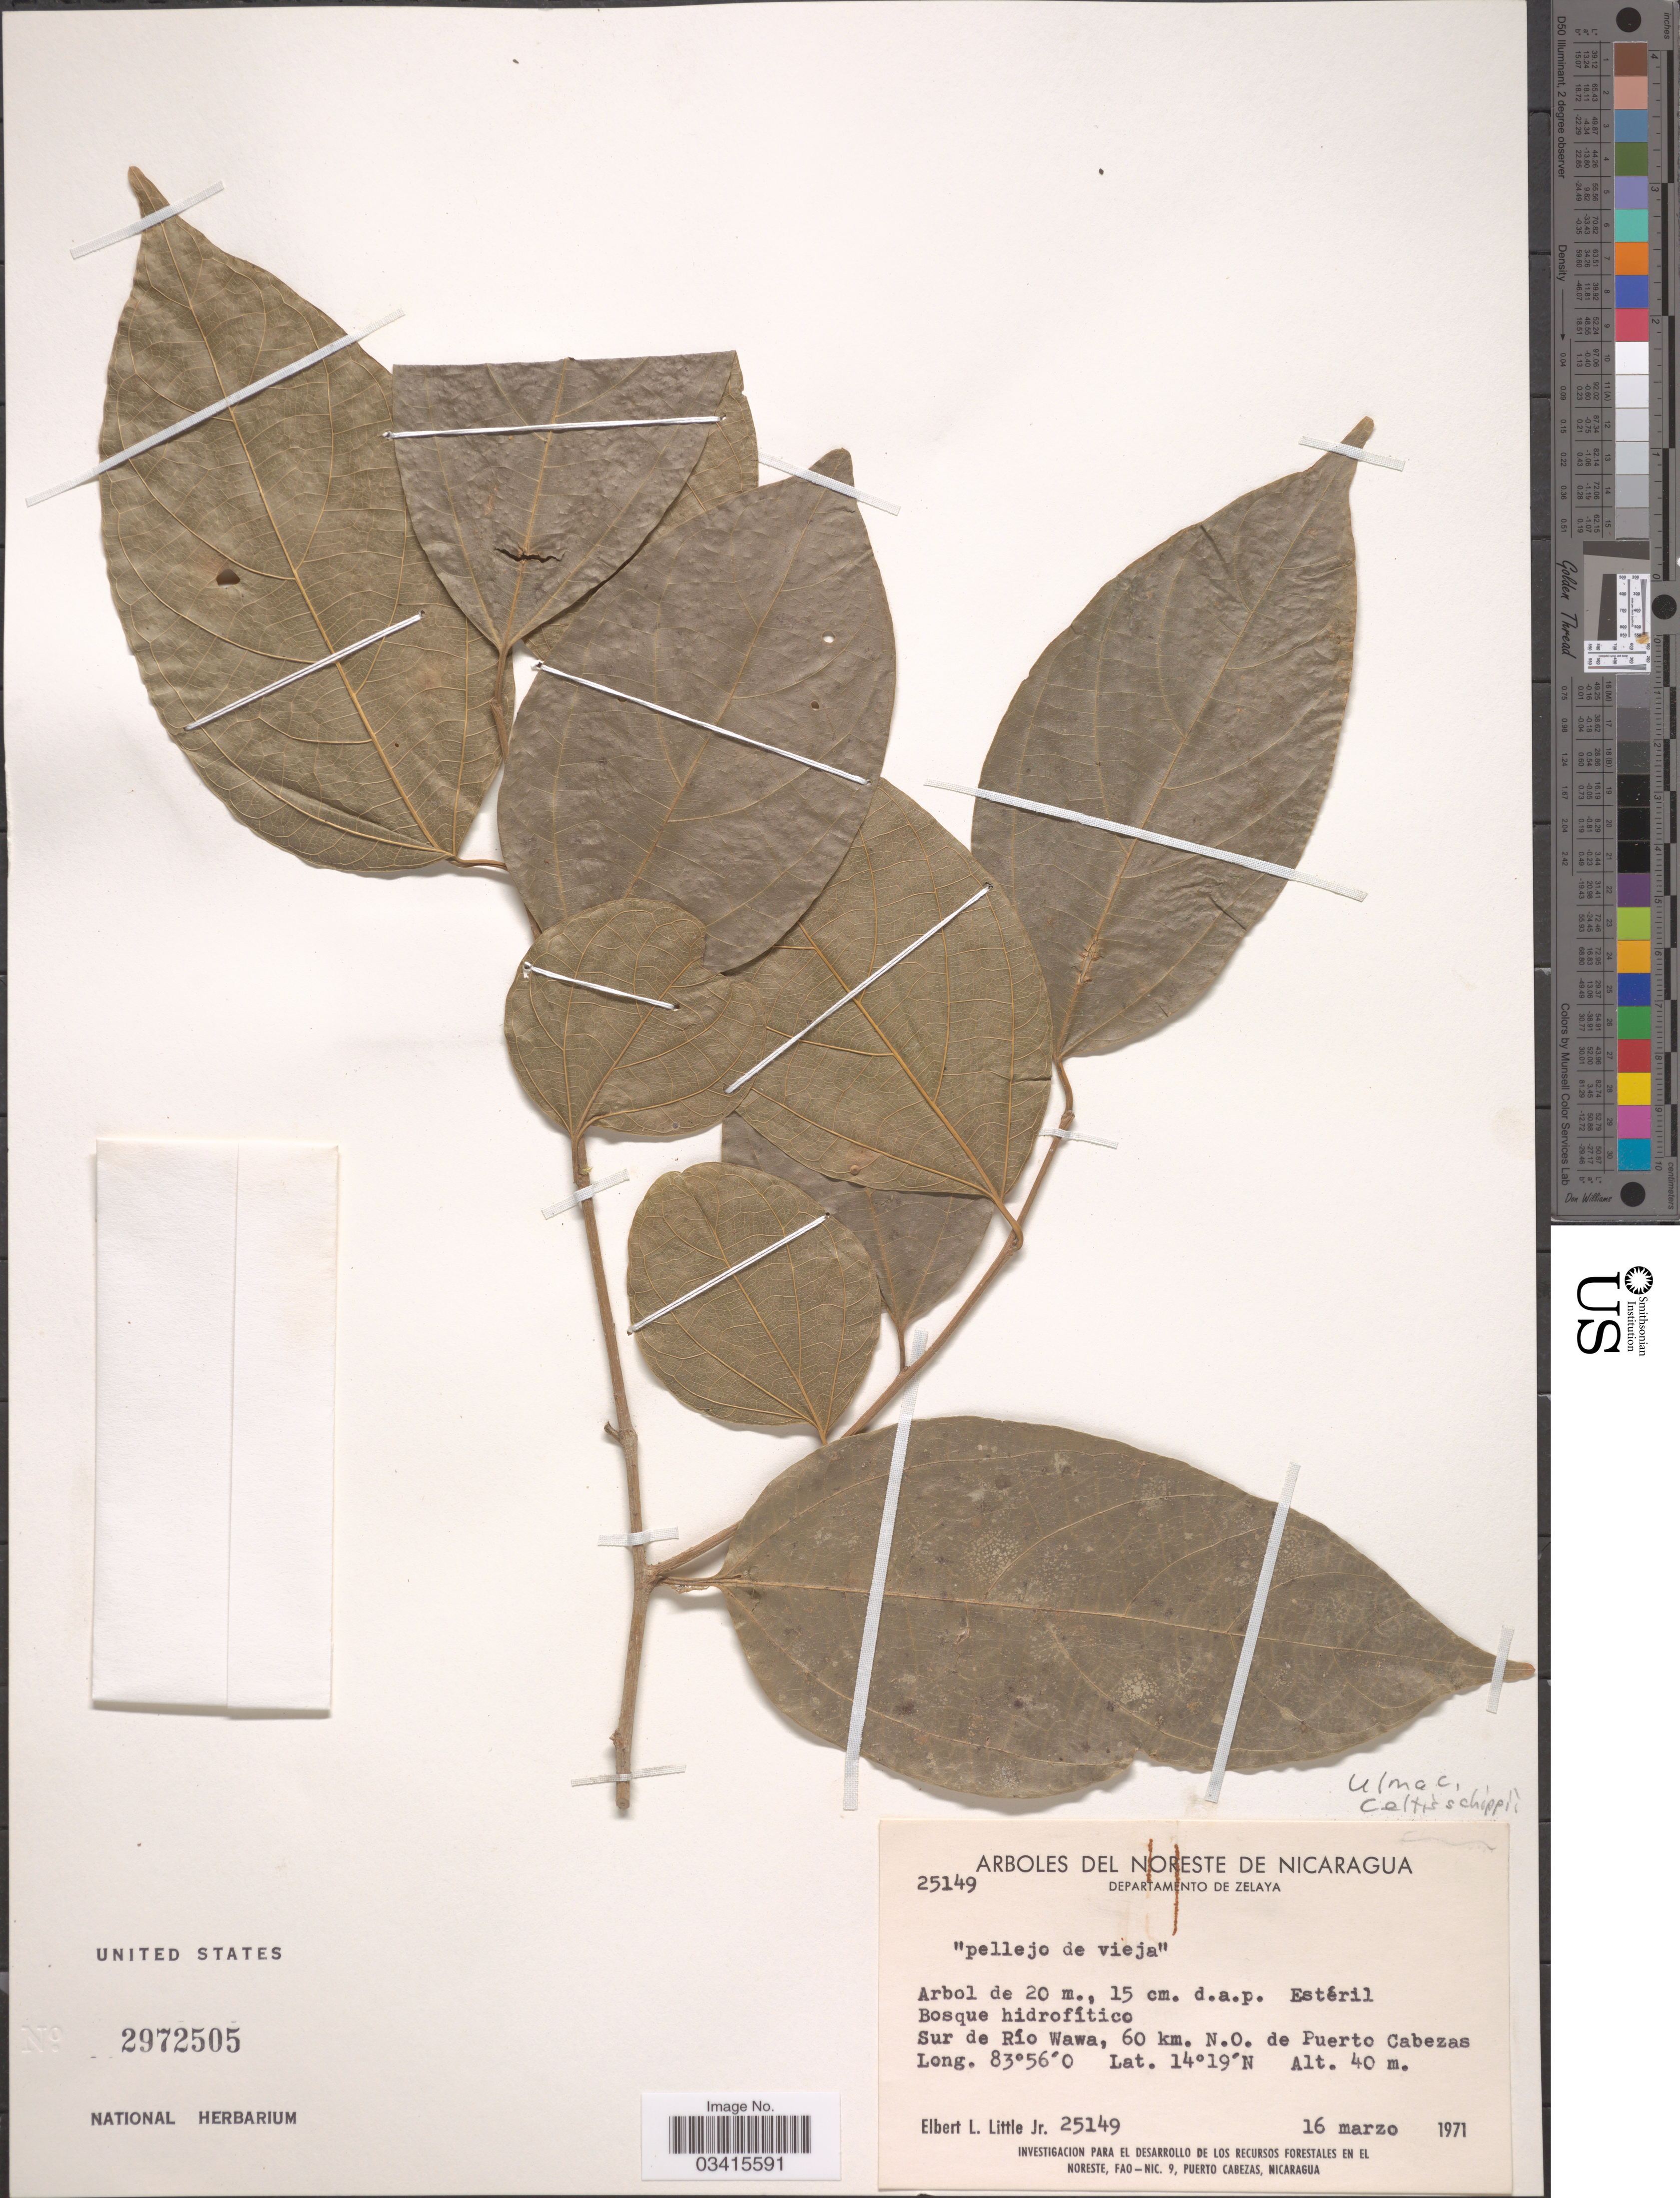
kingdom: Plantae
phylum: Tracheophyta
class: Magnoliopsida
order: Rosales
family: Cannabaceae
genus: Celtis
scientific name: Celtis schippii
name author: Standl.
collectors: E. L. Little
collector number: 25149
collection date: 1971-03-16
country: Nicaragua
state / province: Atlántico Norte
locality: Noreste de Nicaragua. Departamento de Zelaya. Sur de Río Wawa, 60 km. N.O. de Puerto Cabezas.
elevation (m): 40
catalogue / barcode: US 2972505